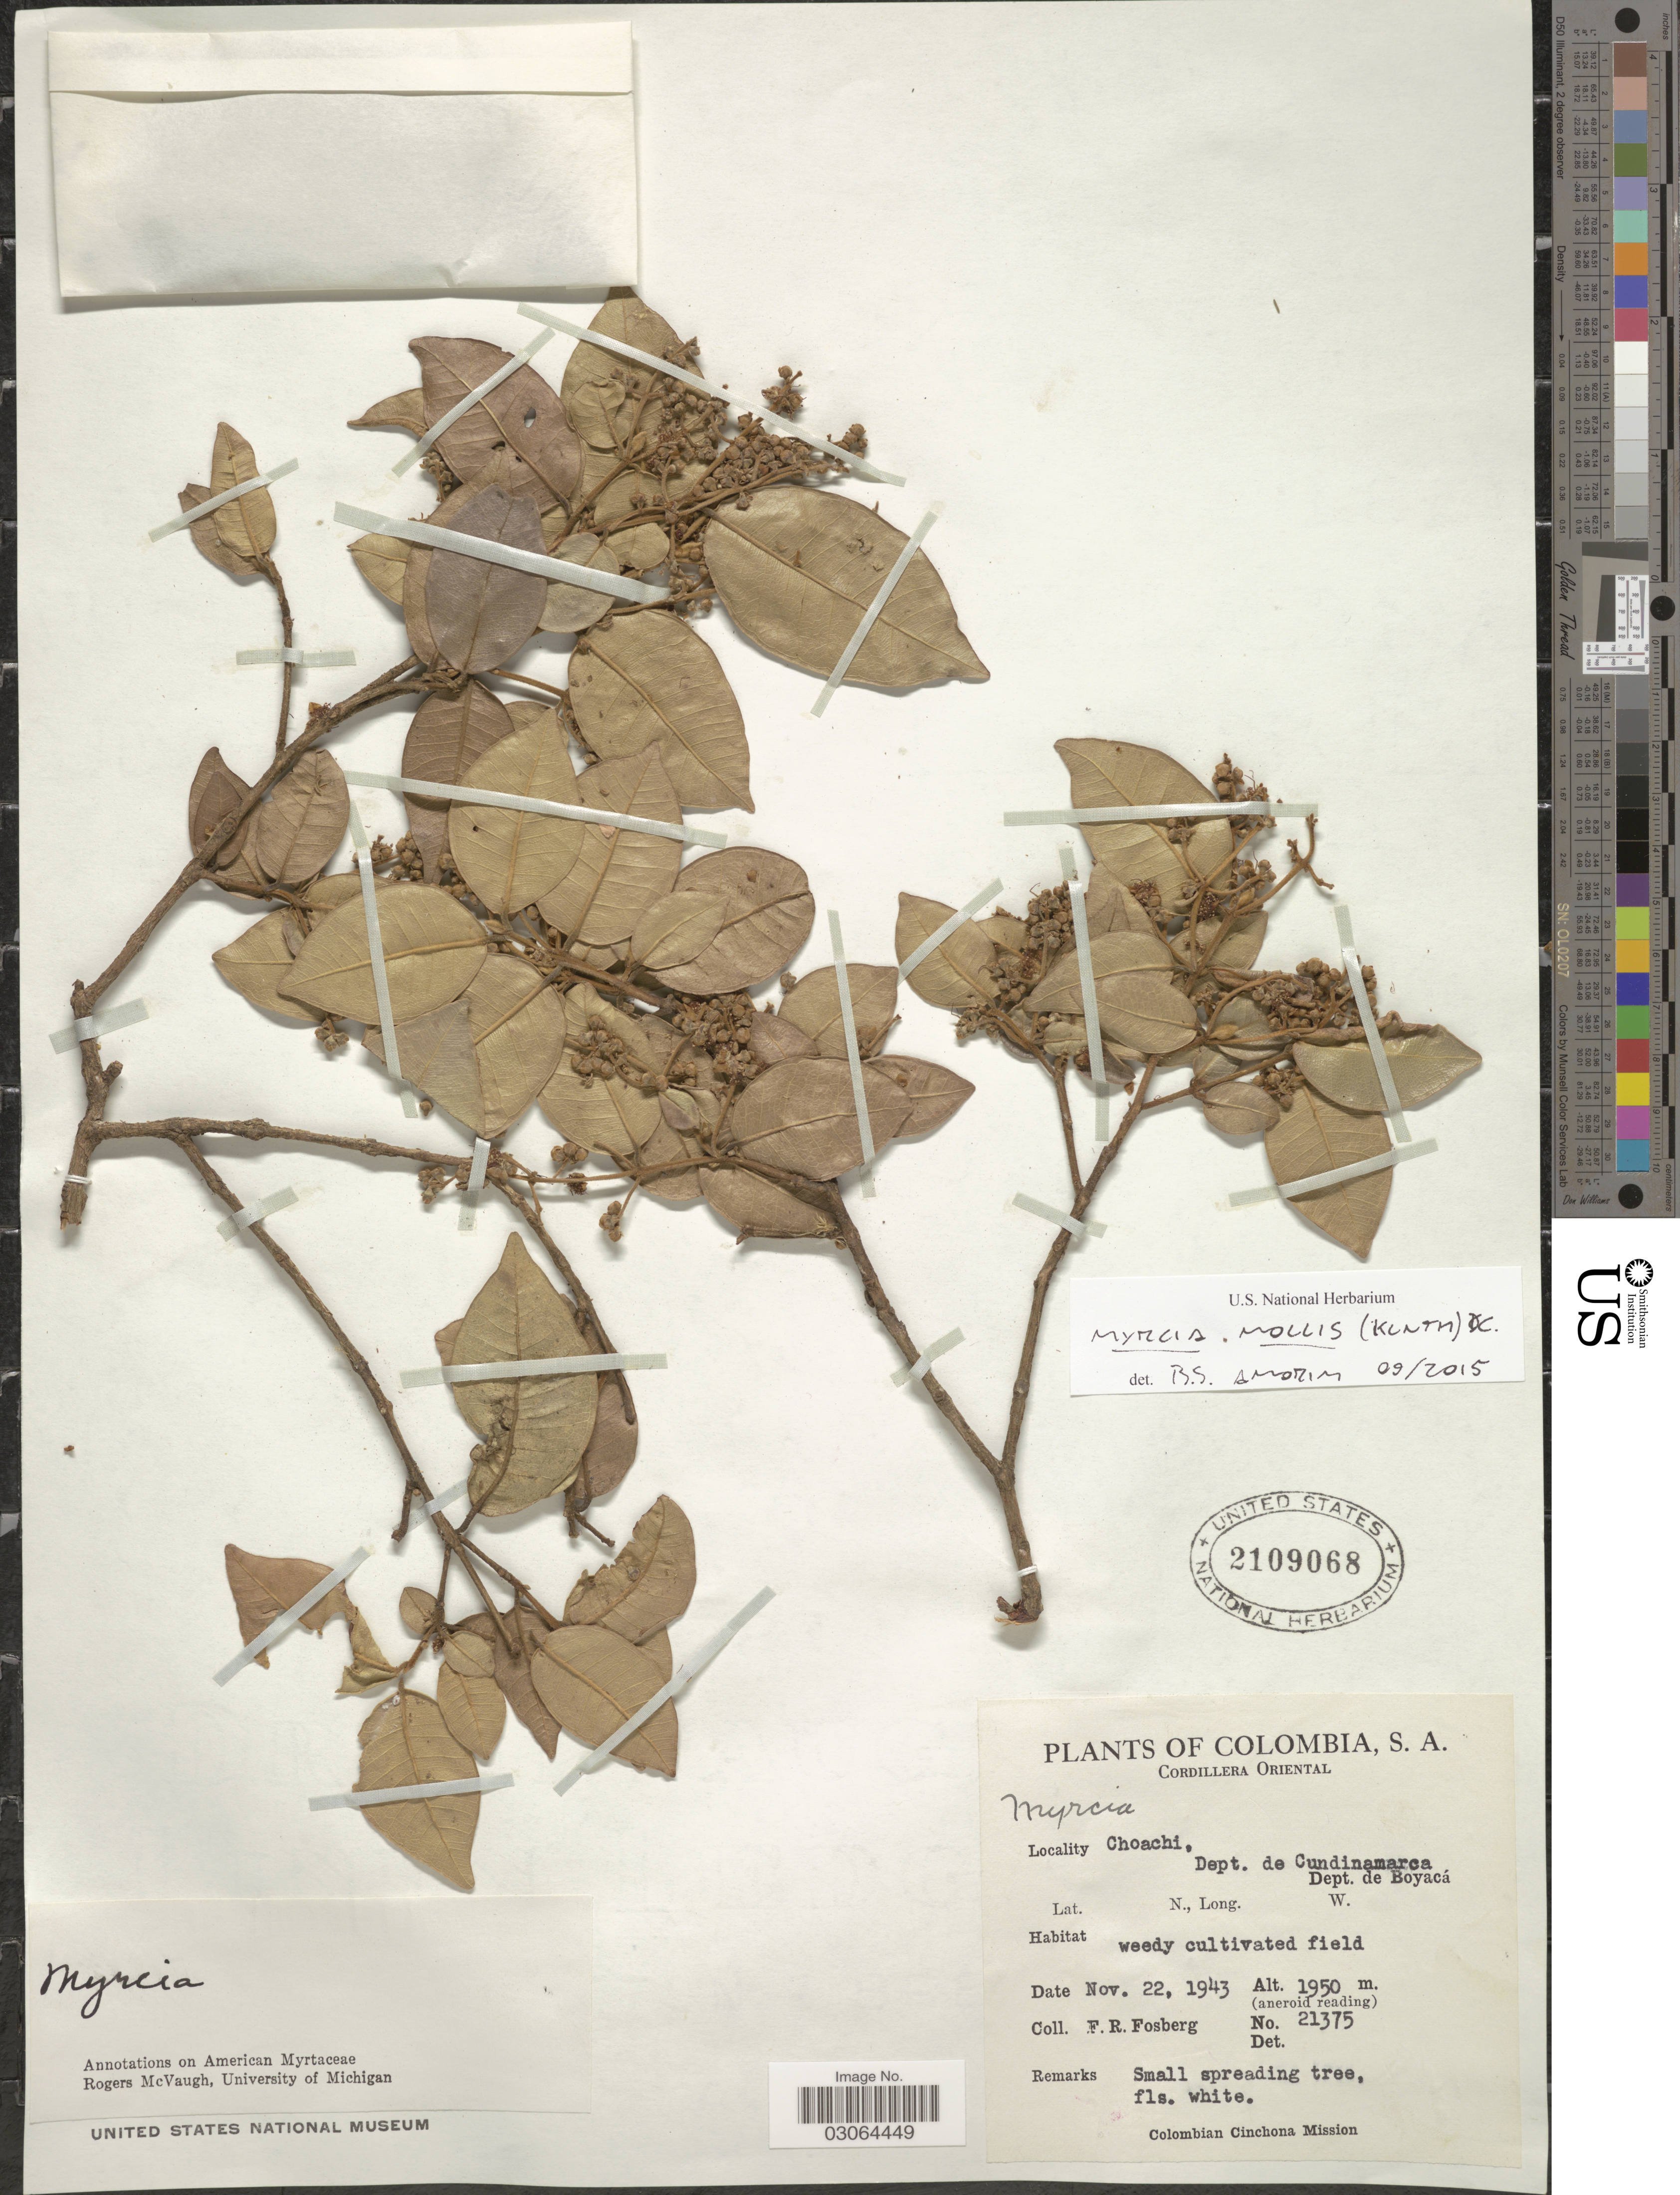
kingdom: Plantae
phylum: Tracheophyta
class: Magnoliopsida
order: Myrtales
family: Myrtaceae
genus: Myrcia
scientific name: Myrcia mollis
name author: (Kunth) DC.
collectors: F. R. Fosberg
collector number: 21375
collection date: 1943-11-22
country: Colombia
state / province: Cundinamarca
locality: Cordillera Oriental, Choachi, Dept. de Cundinamarca, Dept. de Boyacá.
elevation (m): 1950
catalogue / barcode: US 2109068